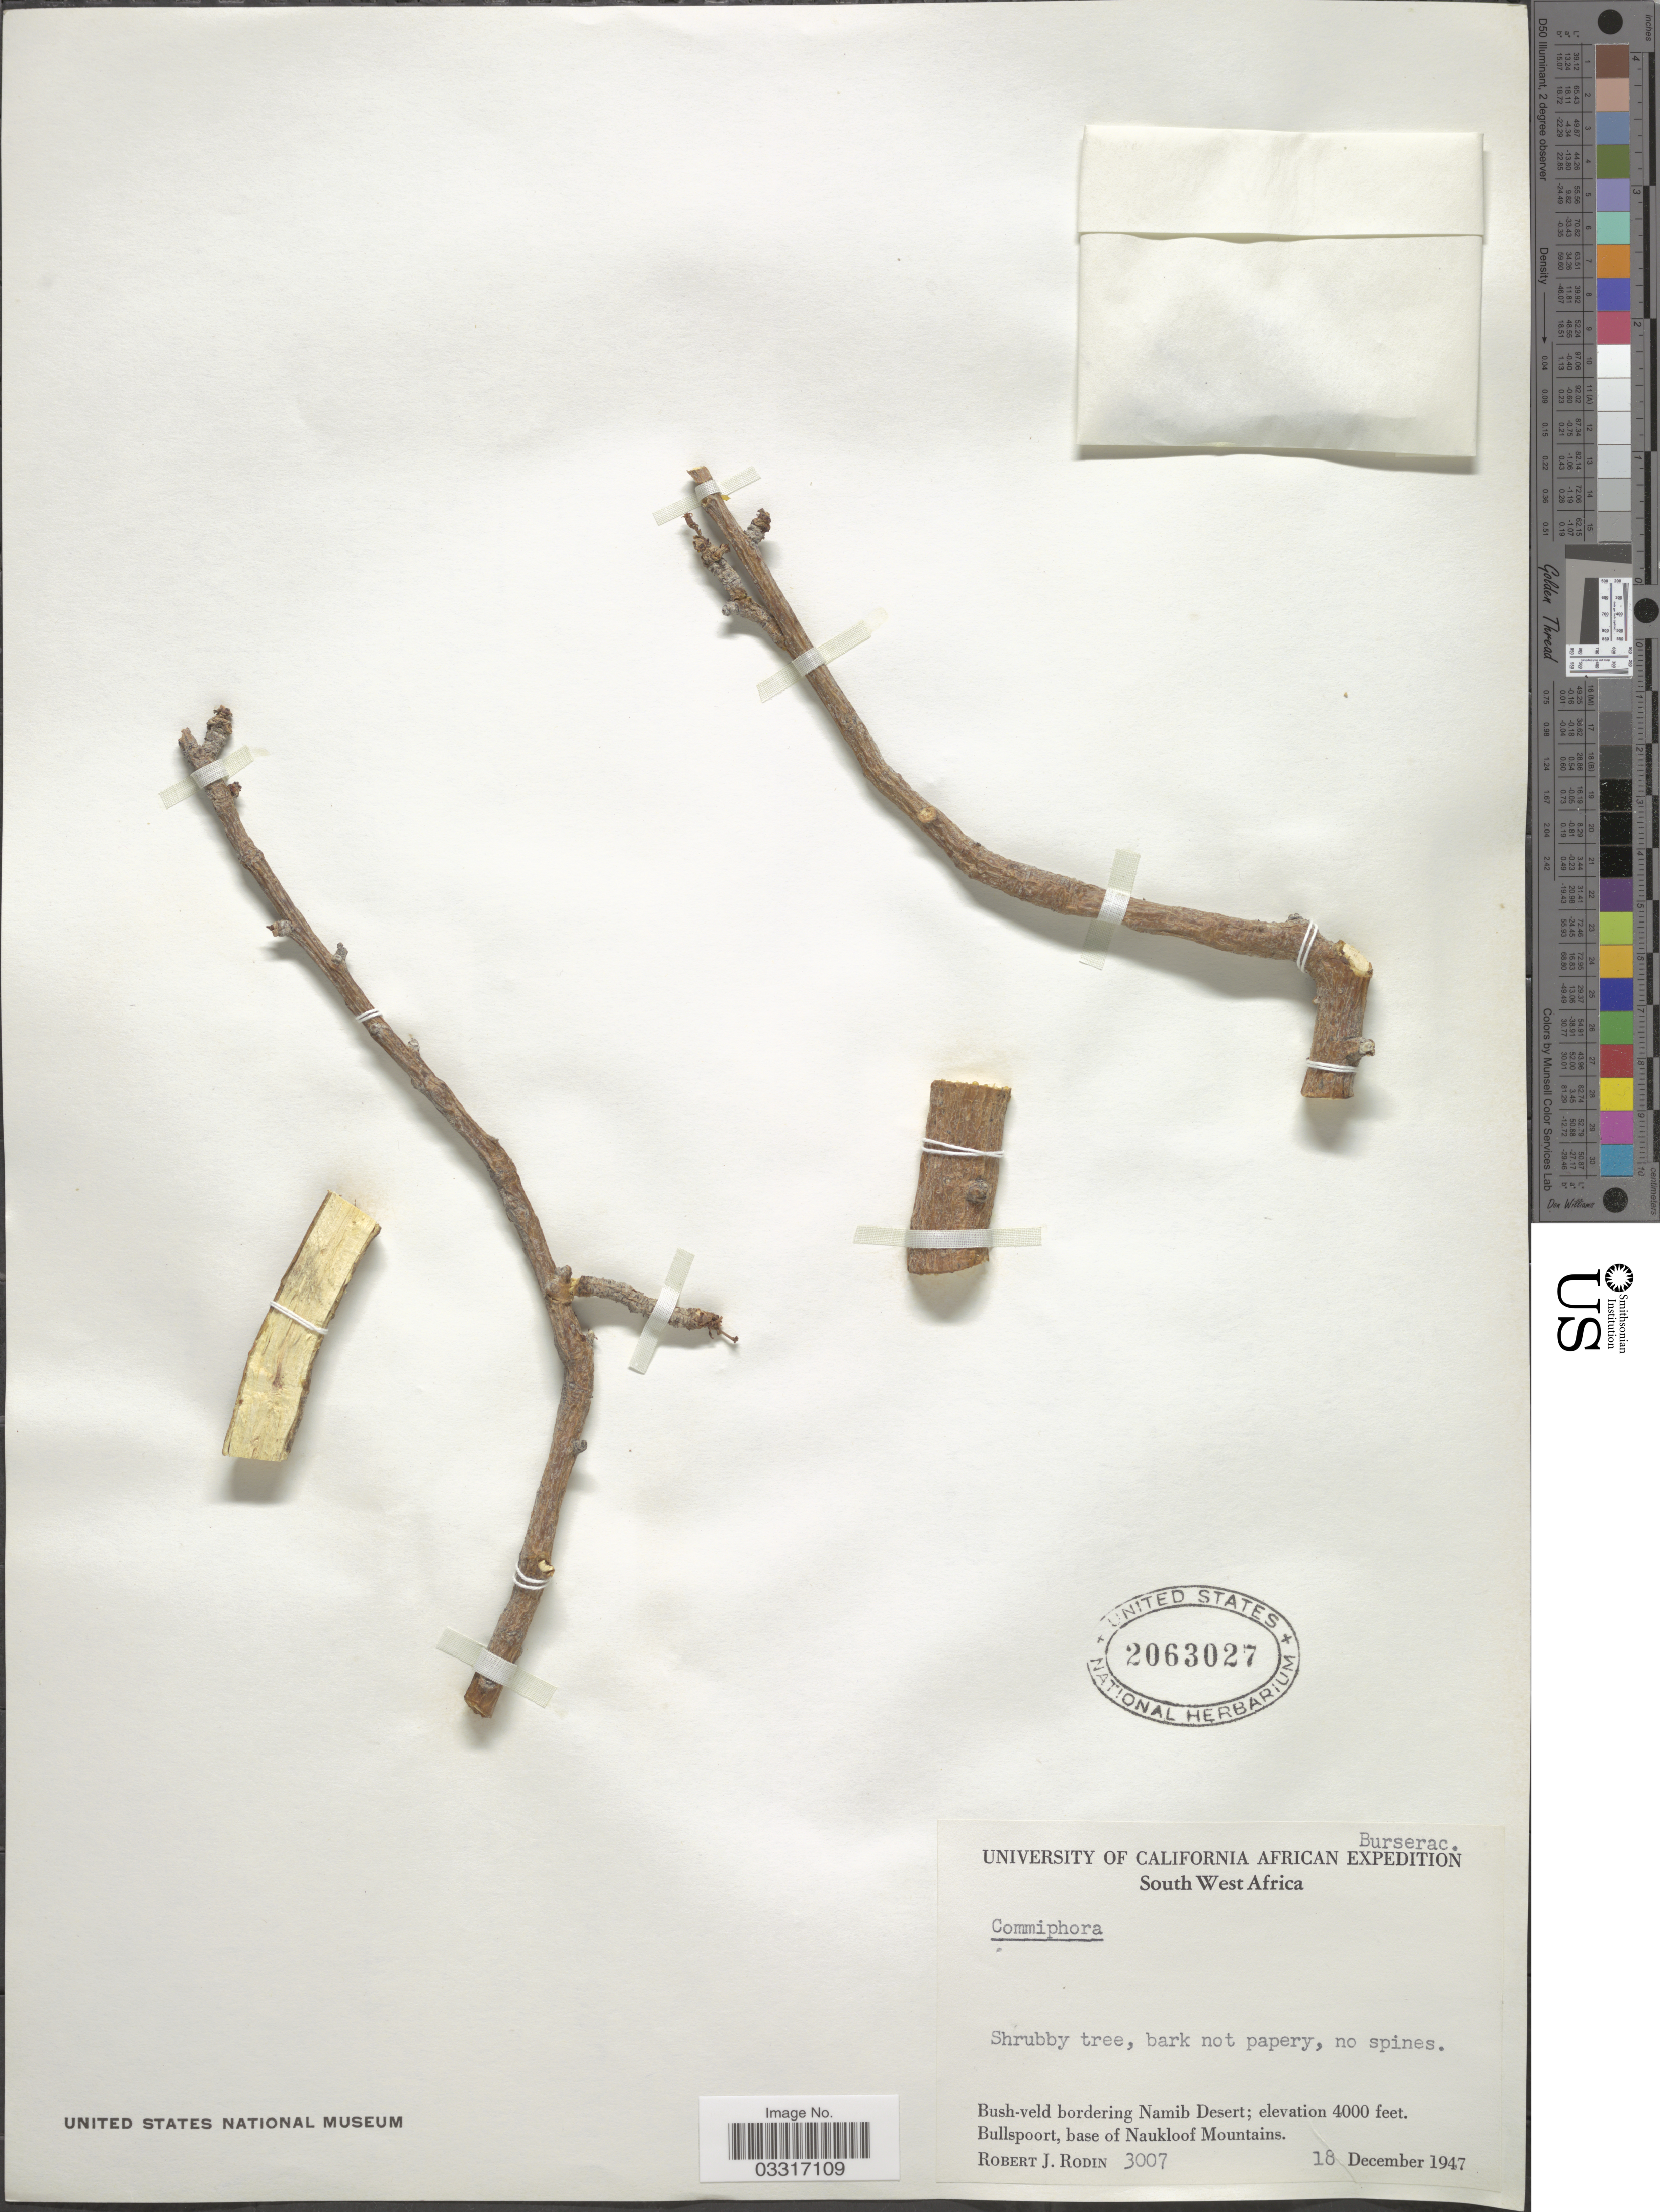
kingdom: Plantae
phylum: Tracheophyta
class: Magnoliopsida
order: Sapindales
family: Burseraceae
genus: Commiphora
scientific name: Commiphora sp.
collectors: R. J. Rodin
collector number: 3007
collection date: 1947-12-18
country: Namibia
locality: South West Africa. Bush-veld bordering Namib Desert. Bullspoort, base of Naukloof Mountains.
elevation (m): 1219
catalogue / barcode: US 2063027